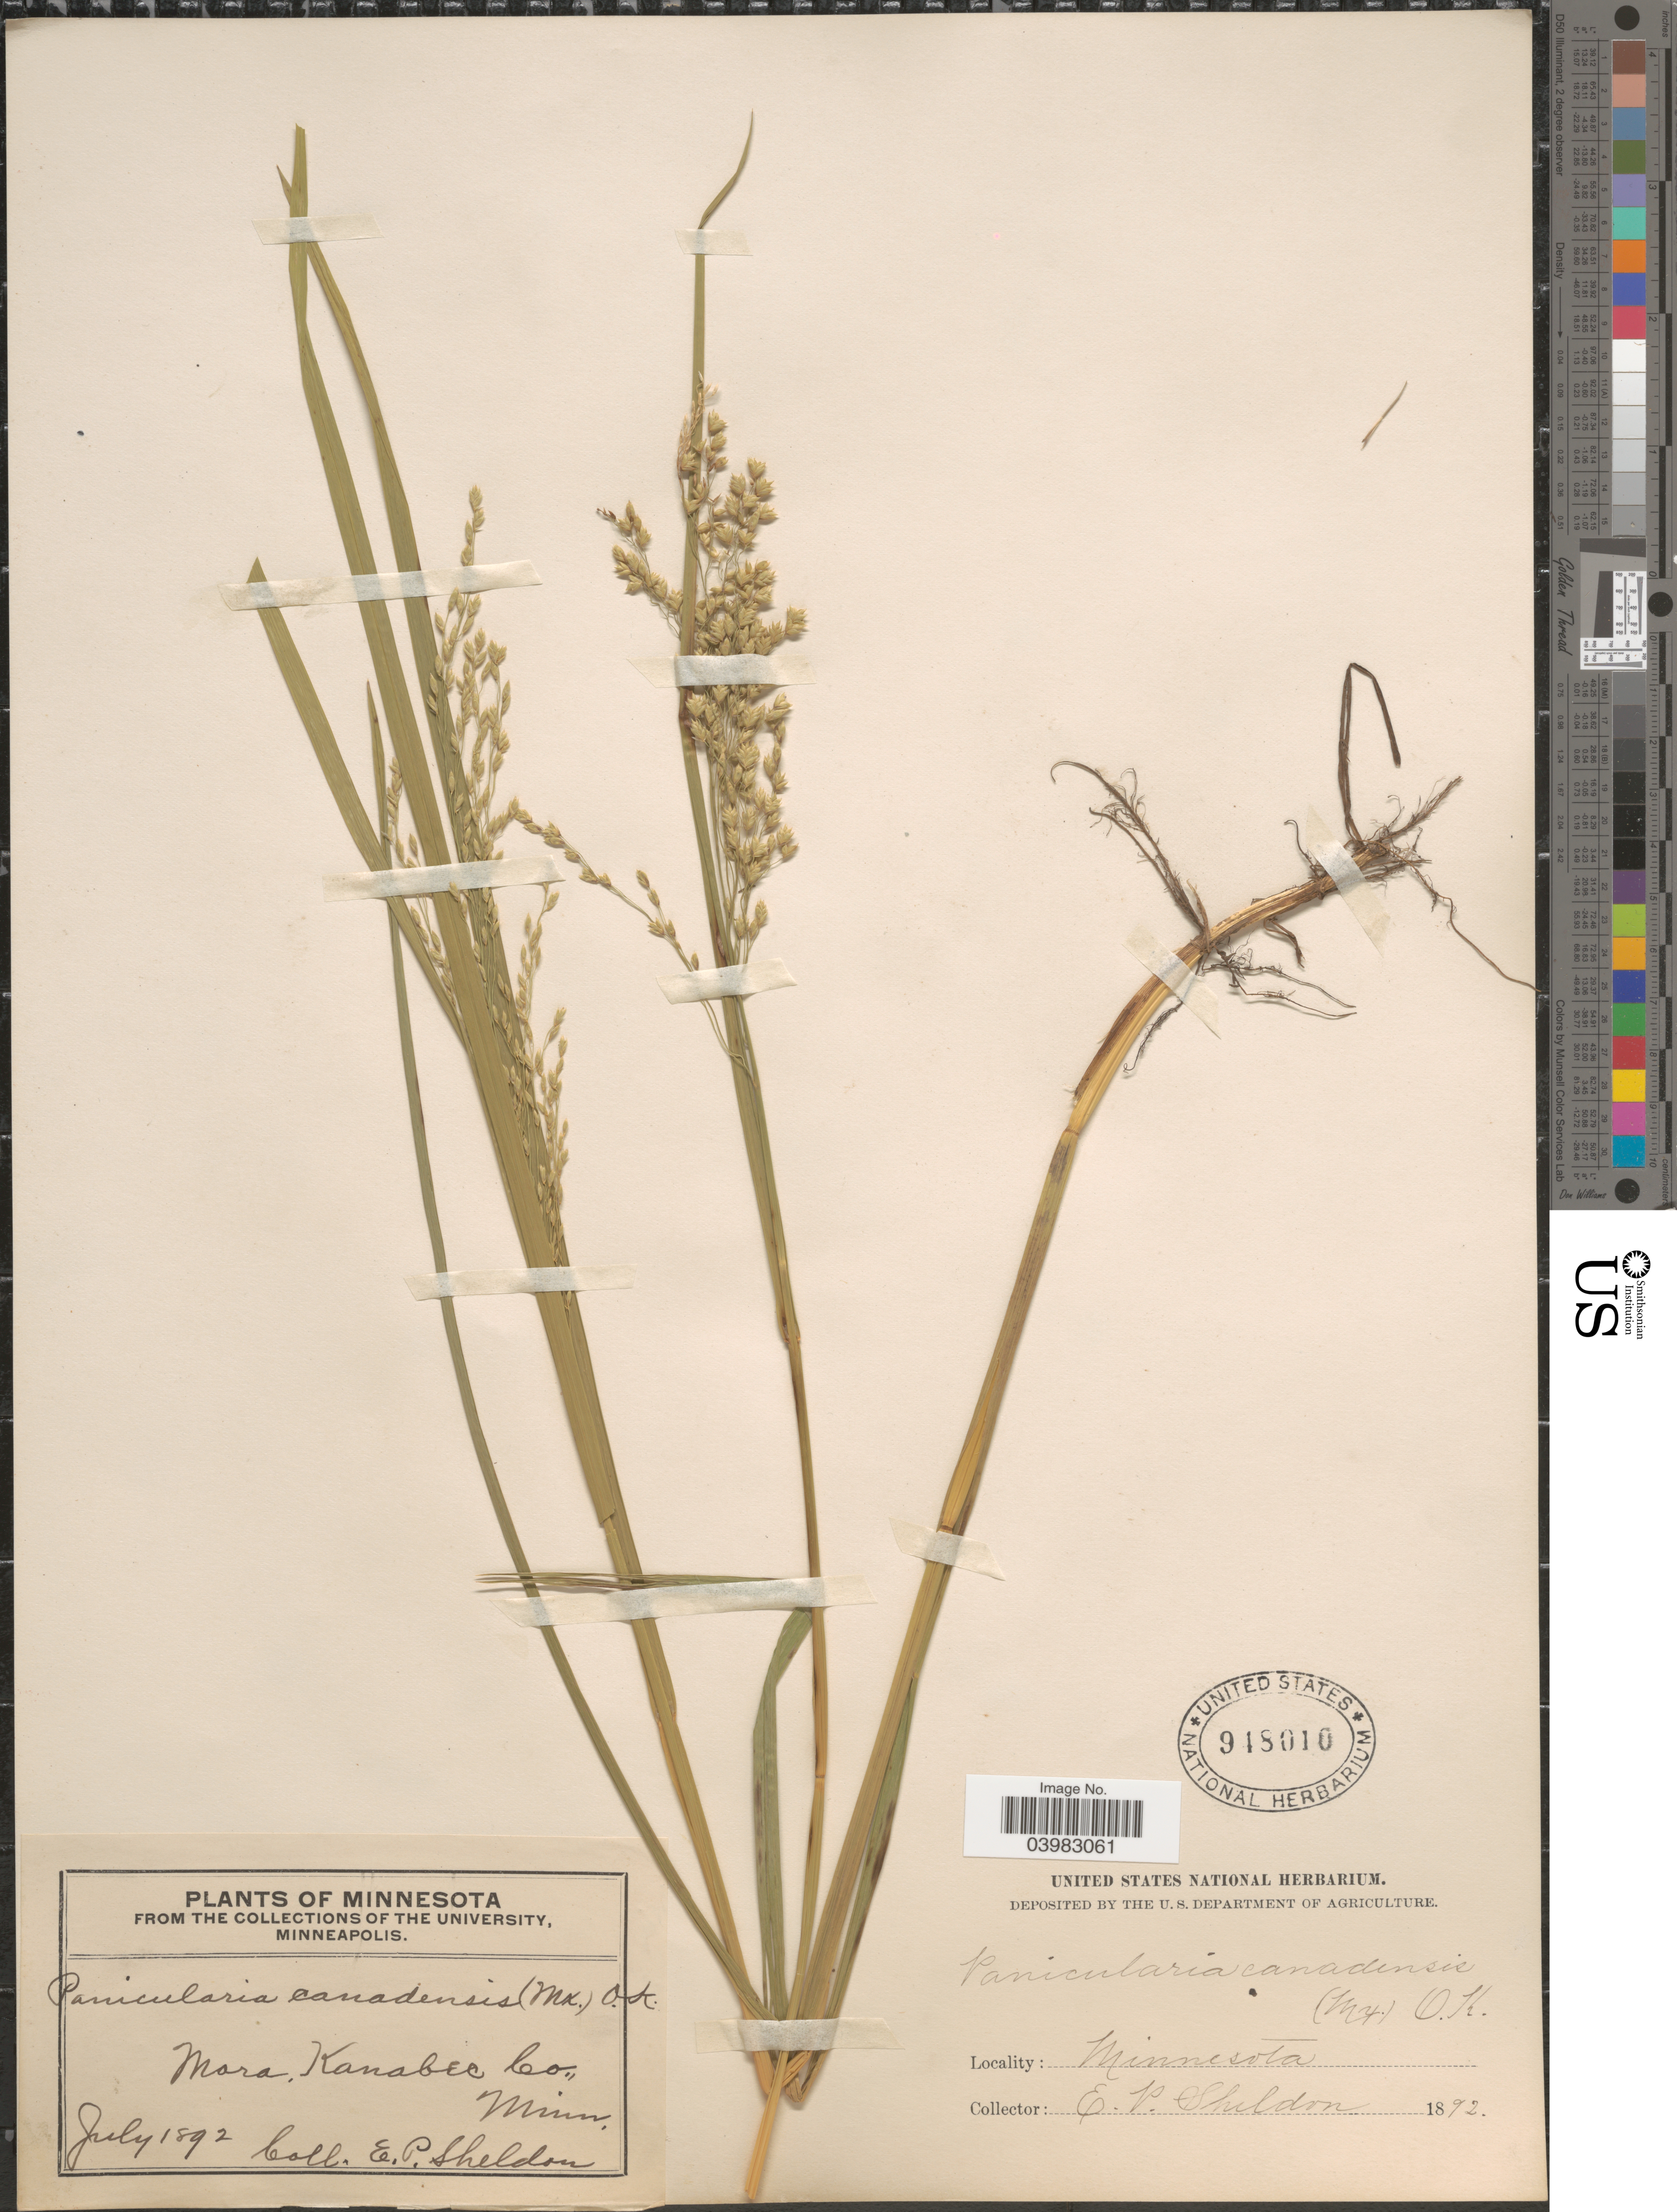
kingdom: Plantae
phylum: Tracheophyta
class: Liliopsida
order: Poales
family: Poaceae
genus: Glyceria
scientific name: Glyceria canadensis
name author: (Michx.) Trin.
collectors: E. P. Sheldon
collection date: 1892-07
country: United States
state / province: Minnesota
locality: Mora, Kanabec Co.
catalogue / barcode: US 948010